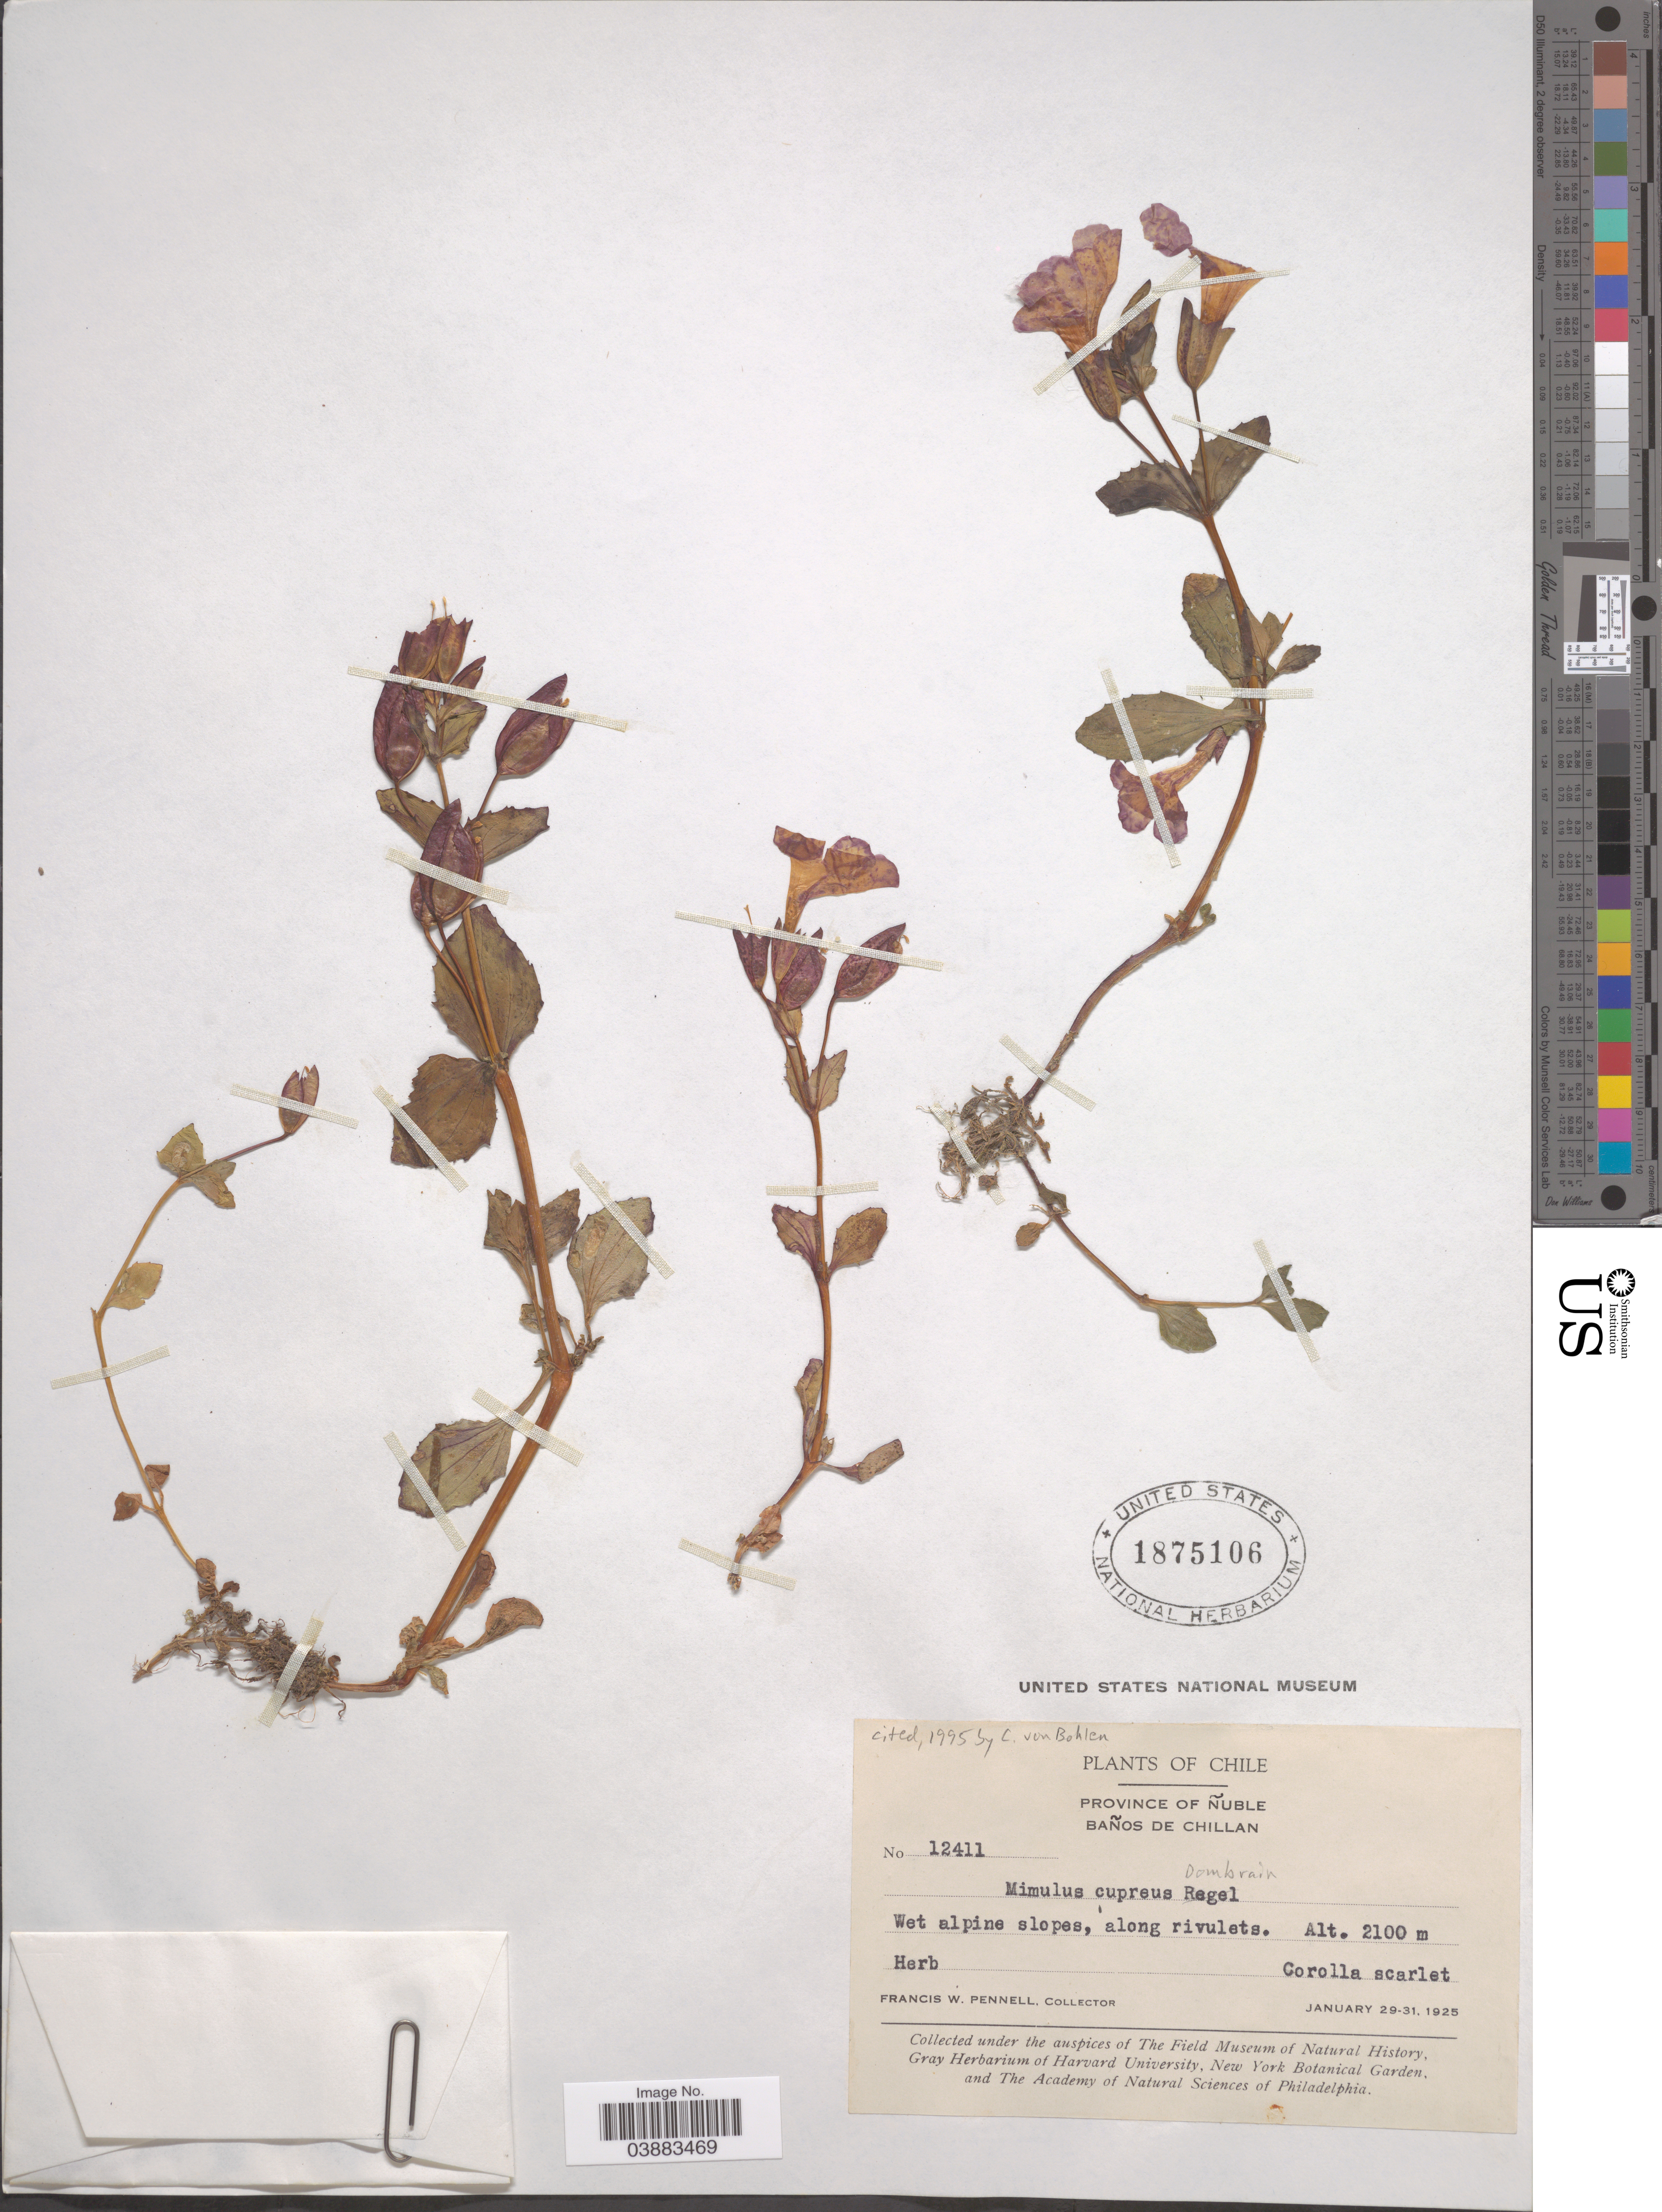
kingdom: Plantae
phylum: Tracheophyta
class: Magnoliopsida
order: Lamiales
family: Phrymaceae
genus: Mimulus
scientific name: Mimulus cupreus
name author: Dombrain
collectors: F. W. Pennell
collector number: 12411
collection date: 1925-01-29/1925-01-31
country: Chile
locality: Province of Ñuble. Baños de Chillan.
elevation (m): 2100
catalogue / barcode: US 1875106